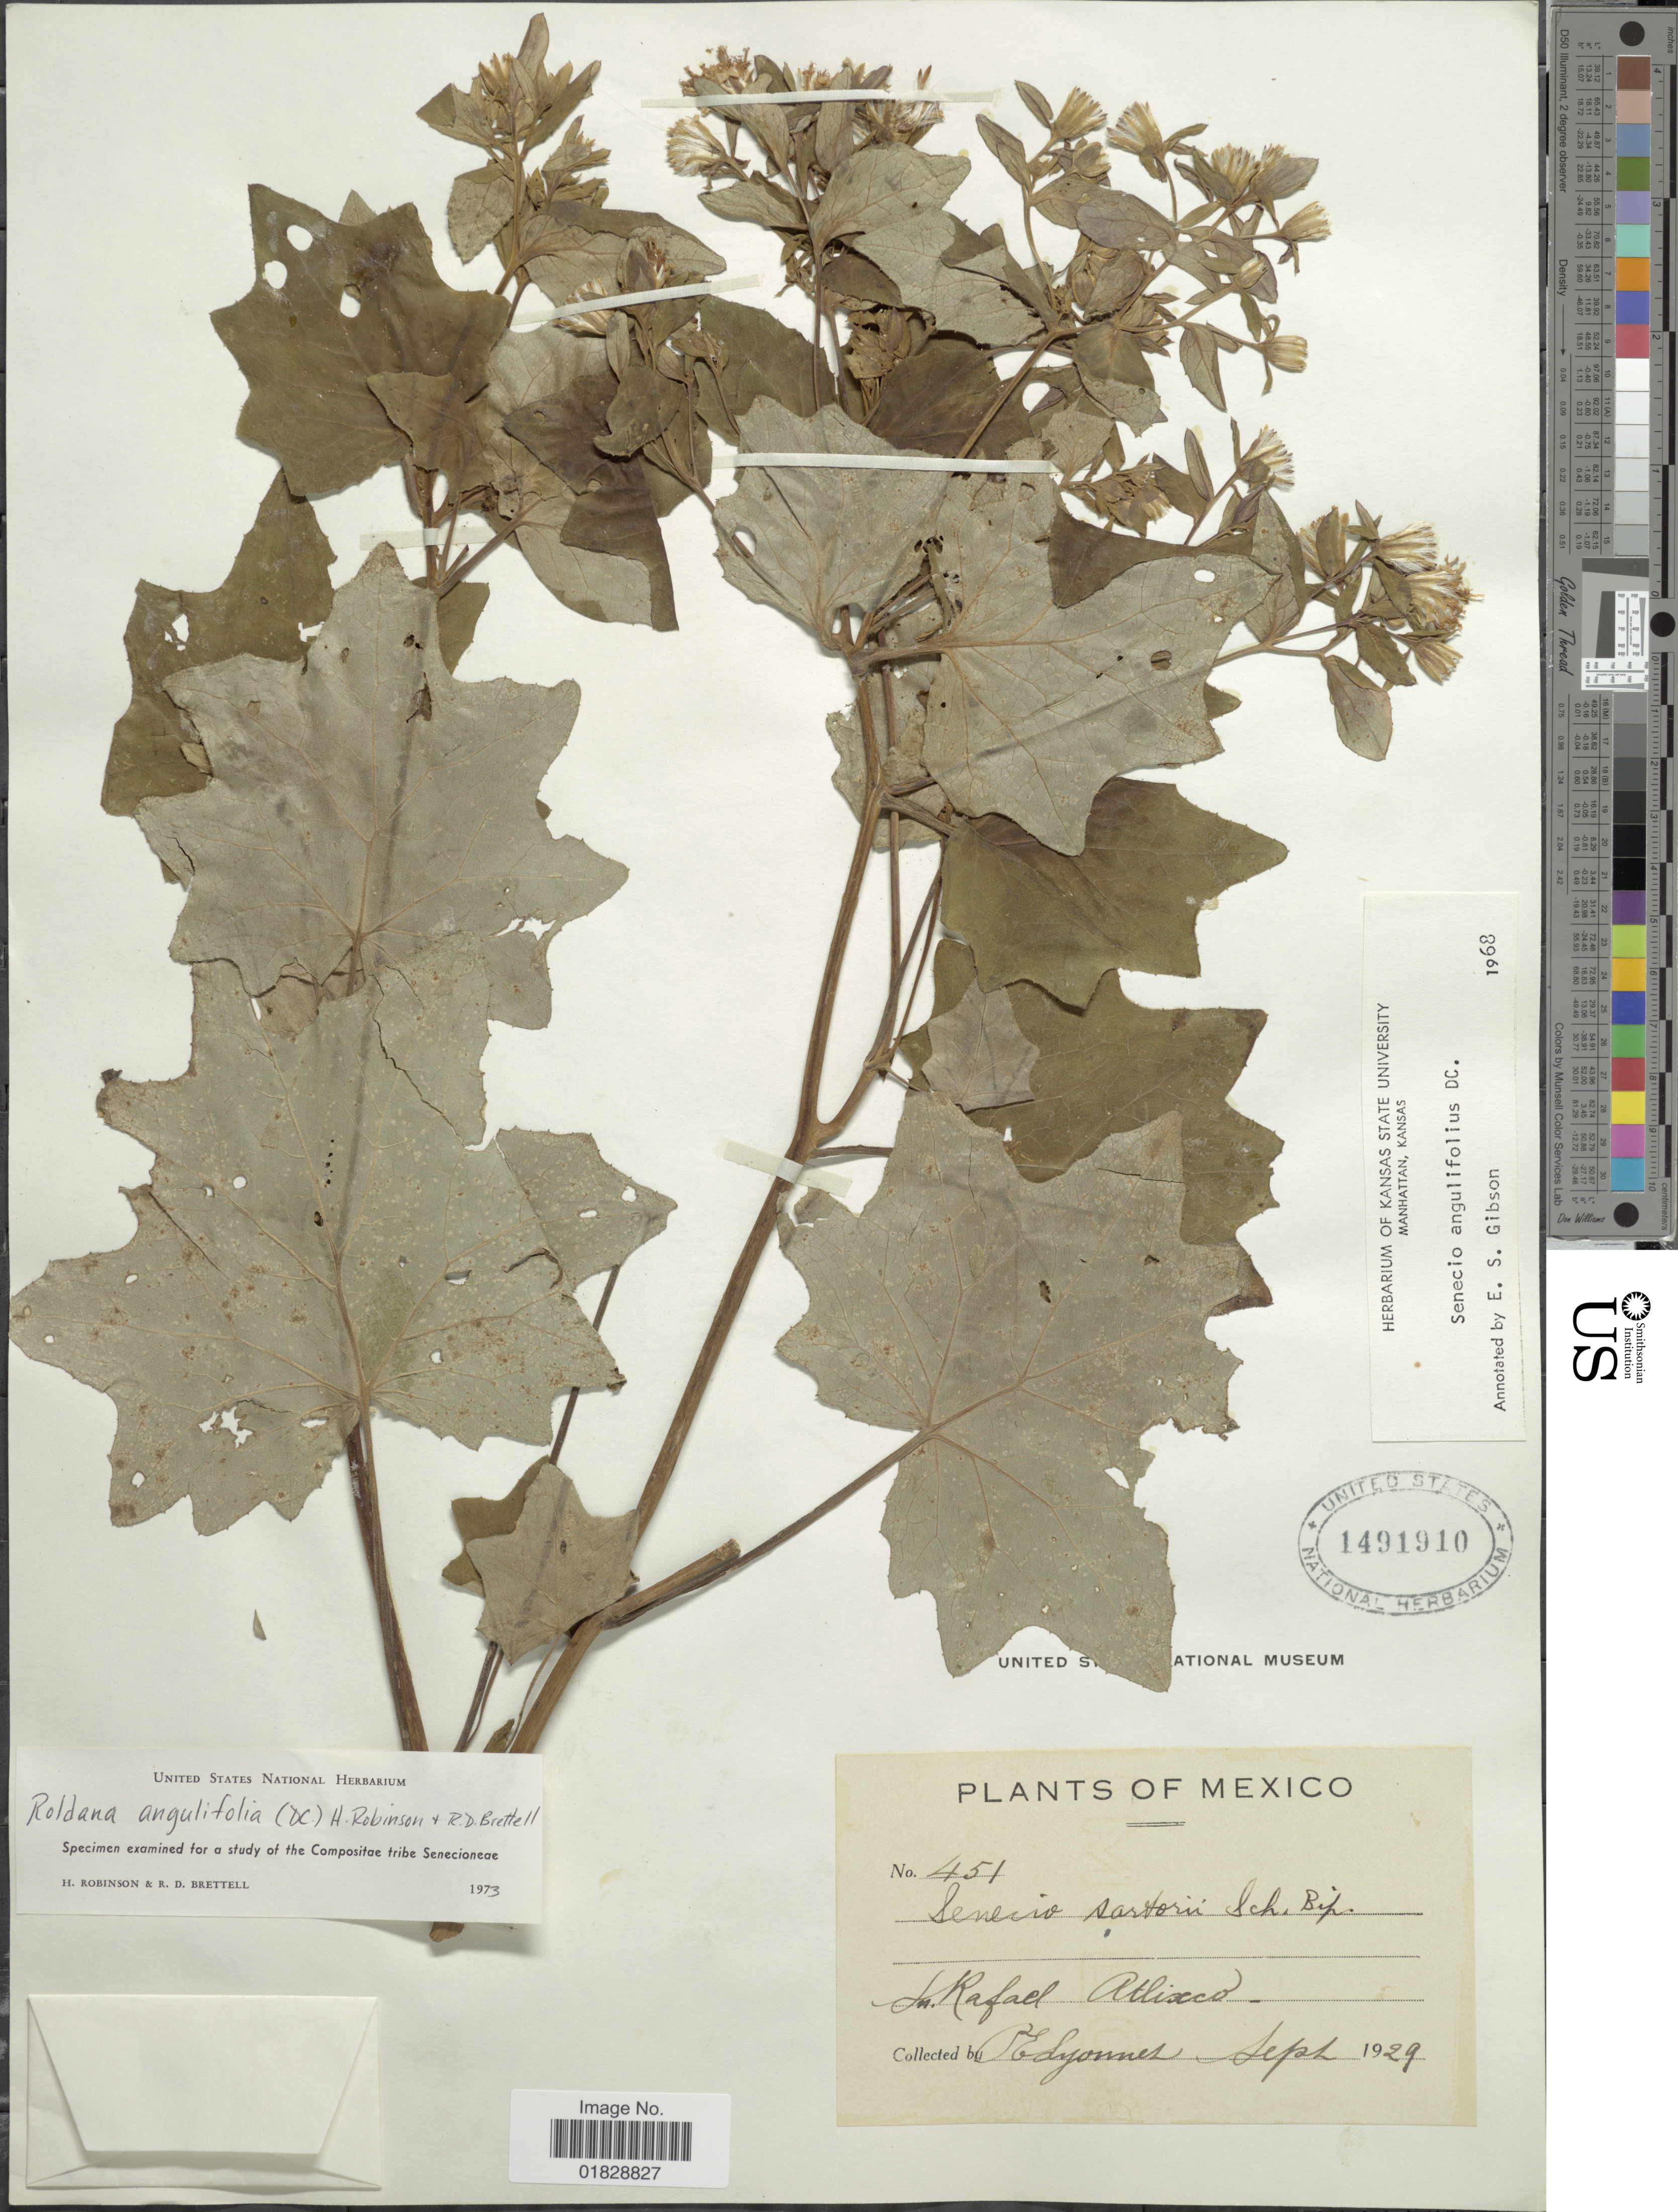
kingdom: Plantae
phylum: Tracheophyta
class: Magnoliopsida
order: Asterales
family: Asteraceae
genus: Roldana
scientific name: Roldana angulifolia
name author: (DC.) H. Rob. & Brettell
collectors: P. Lyonnet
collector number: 451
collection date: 1929-09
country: Mexico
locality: Sn. Rafael, Atlixco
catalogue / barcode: US 1491910